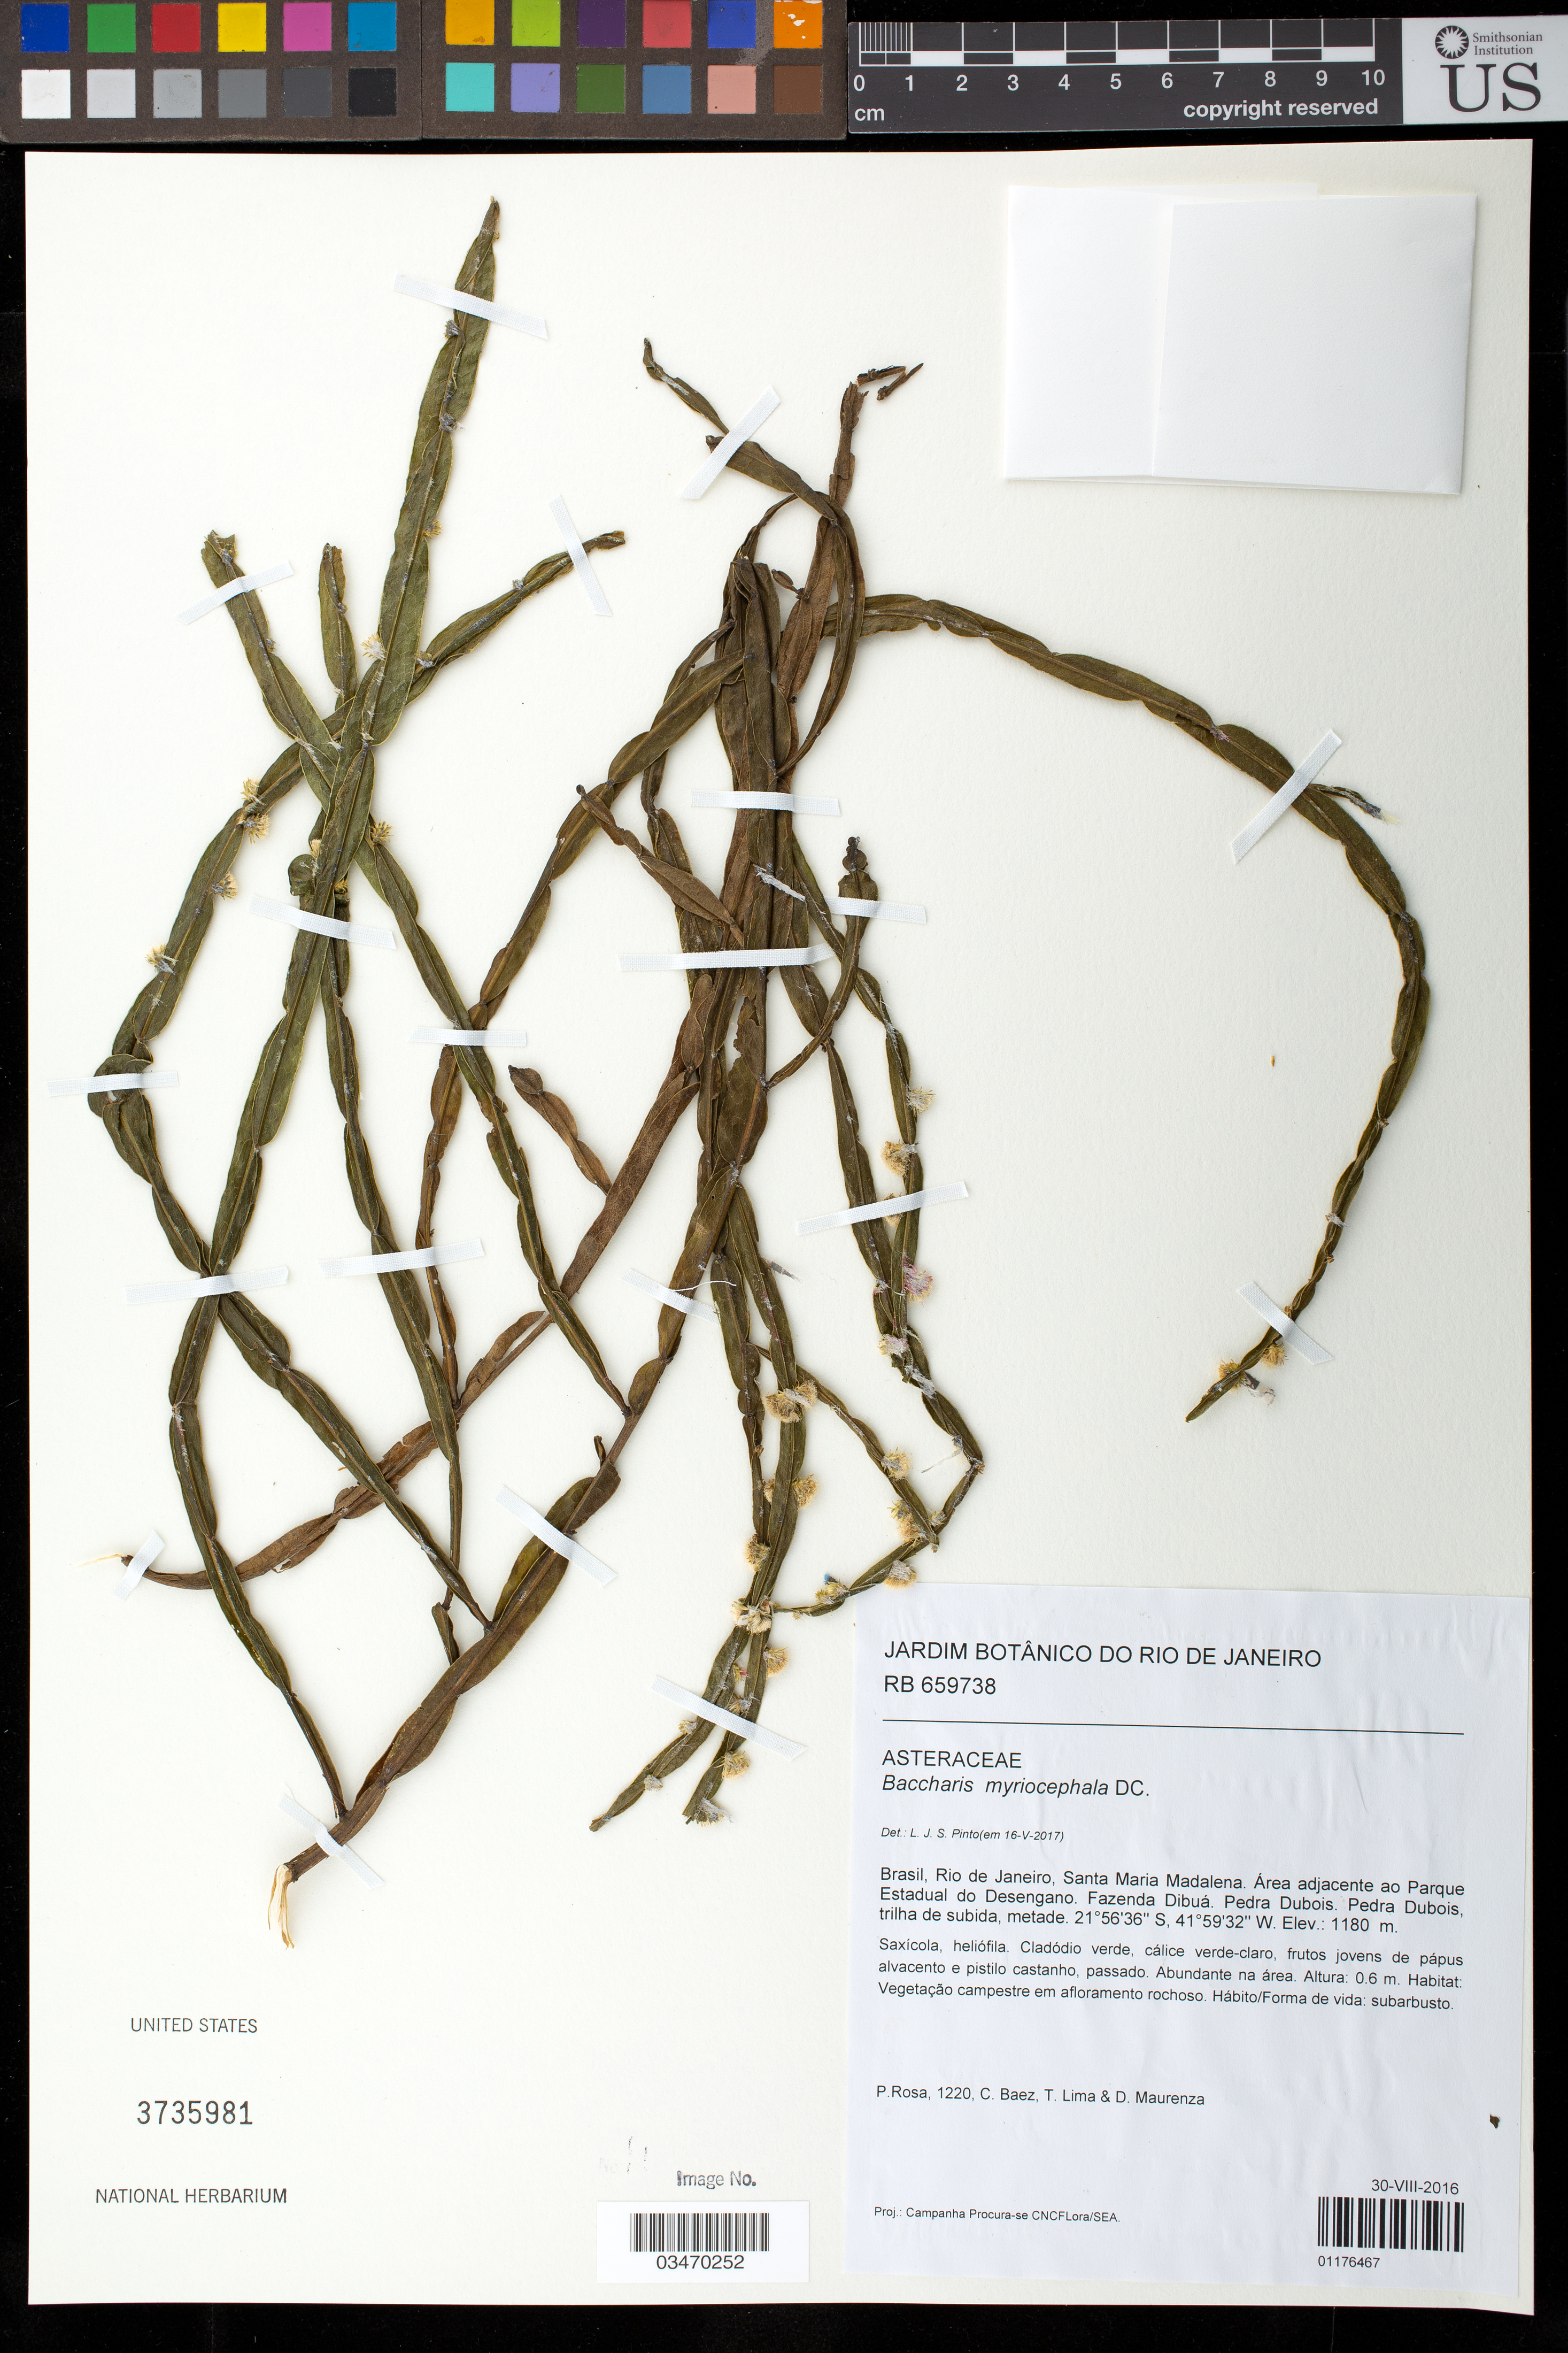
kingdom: Plantae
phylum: Tracheophyta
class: Magnoliopsida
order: Asterales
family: Asteraceae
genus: Baccharis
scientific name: Baccharis myriocephala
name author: DC.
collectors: P. Rosa, C. Baez, T. Lima & D. Maurenza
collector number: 1220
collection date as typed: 30 VIII 2016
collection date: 2016-08-30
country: Brazil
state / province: Rio de Janeiro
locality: Santa Maria Madalena. Área adjacente ao Parque Estadual do Desengano. Fazenda Dibua. Pedra Dubois, trilha de subida, metade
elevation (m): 1180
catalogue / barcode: US 3735981